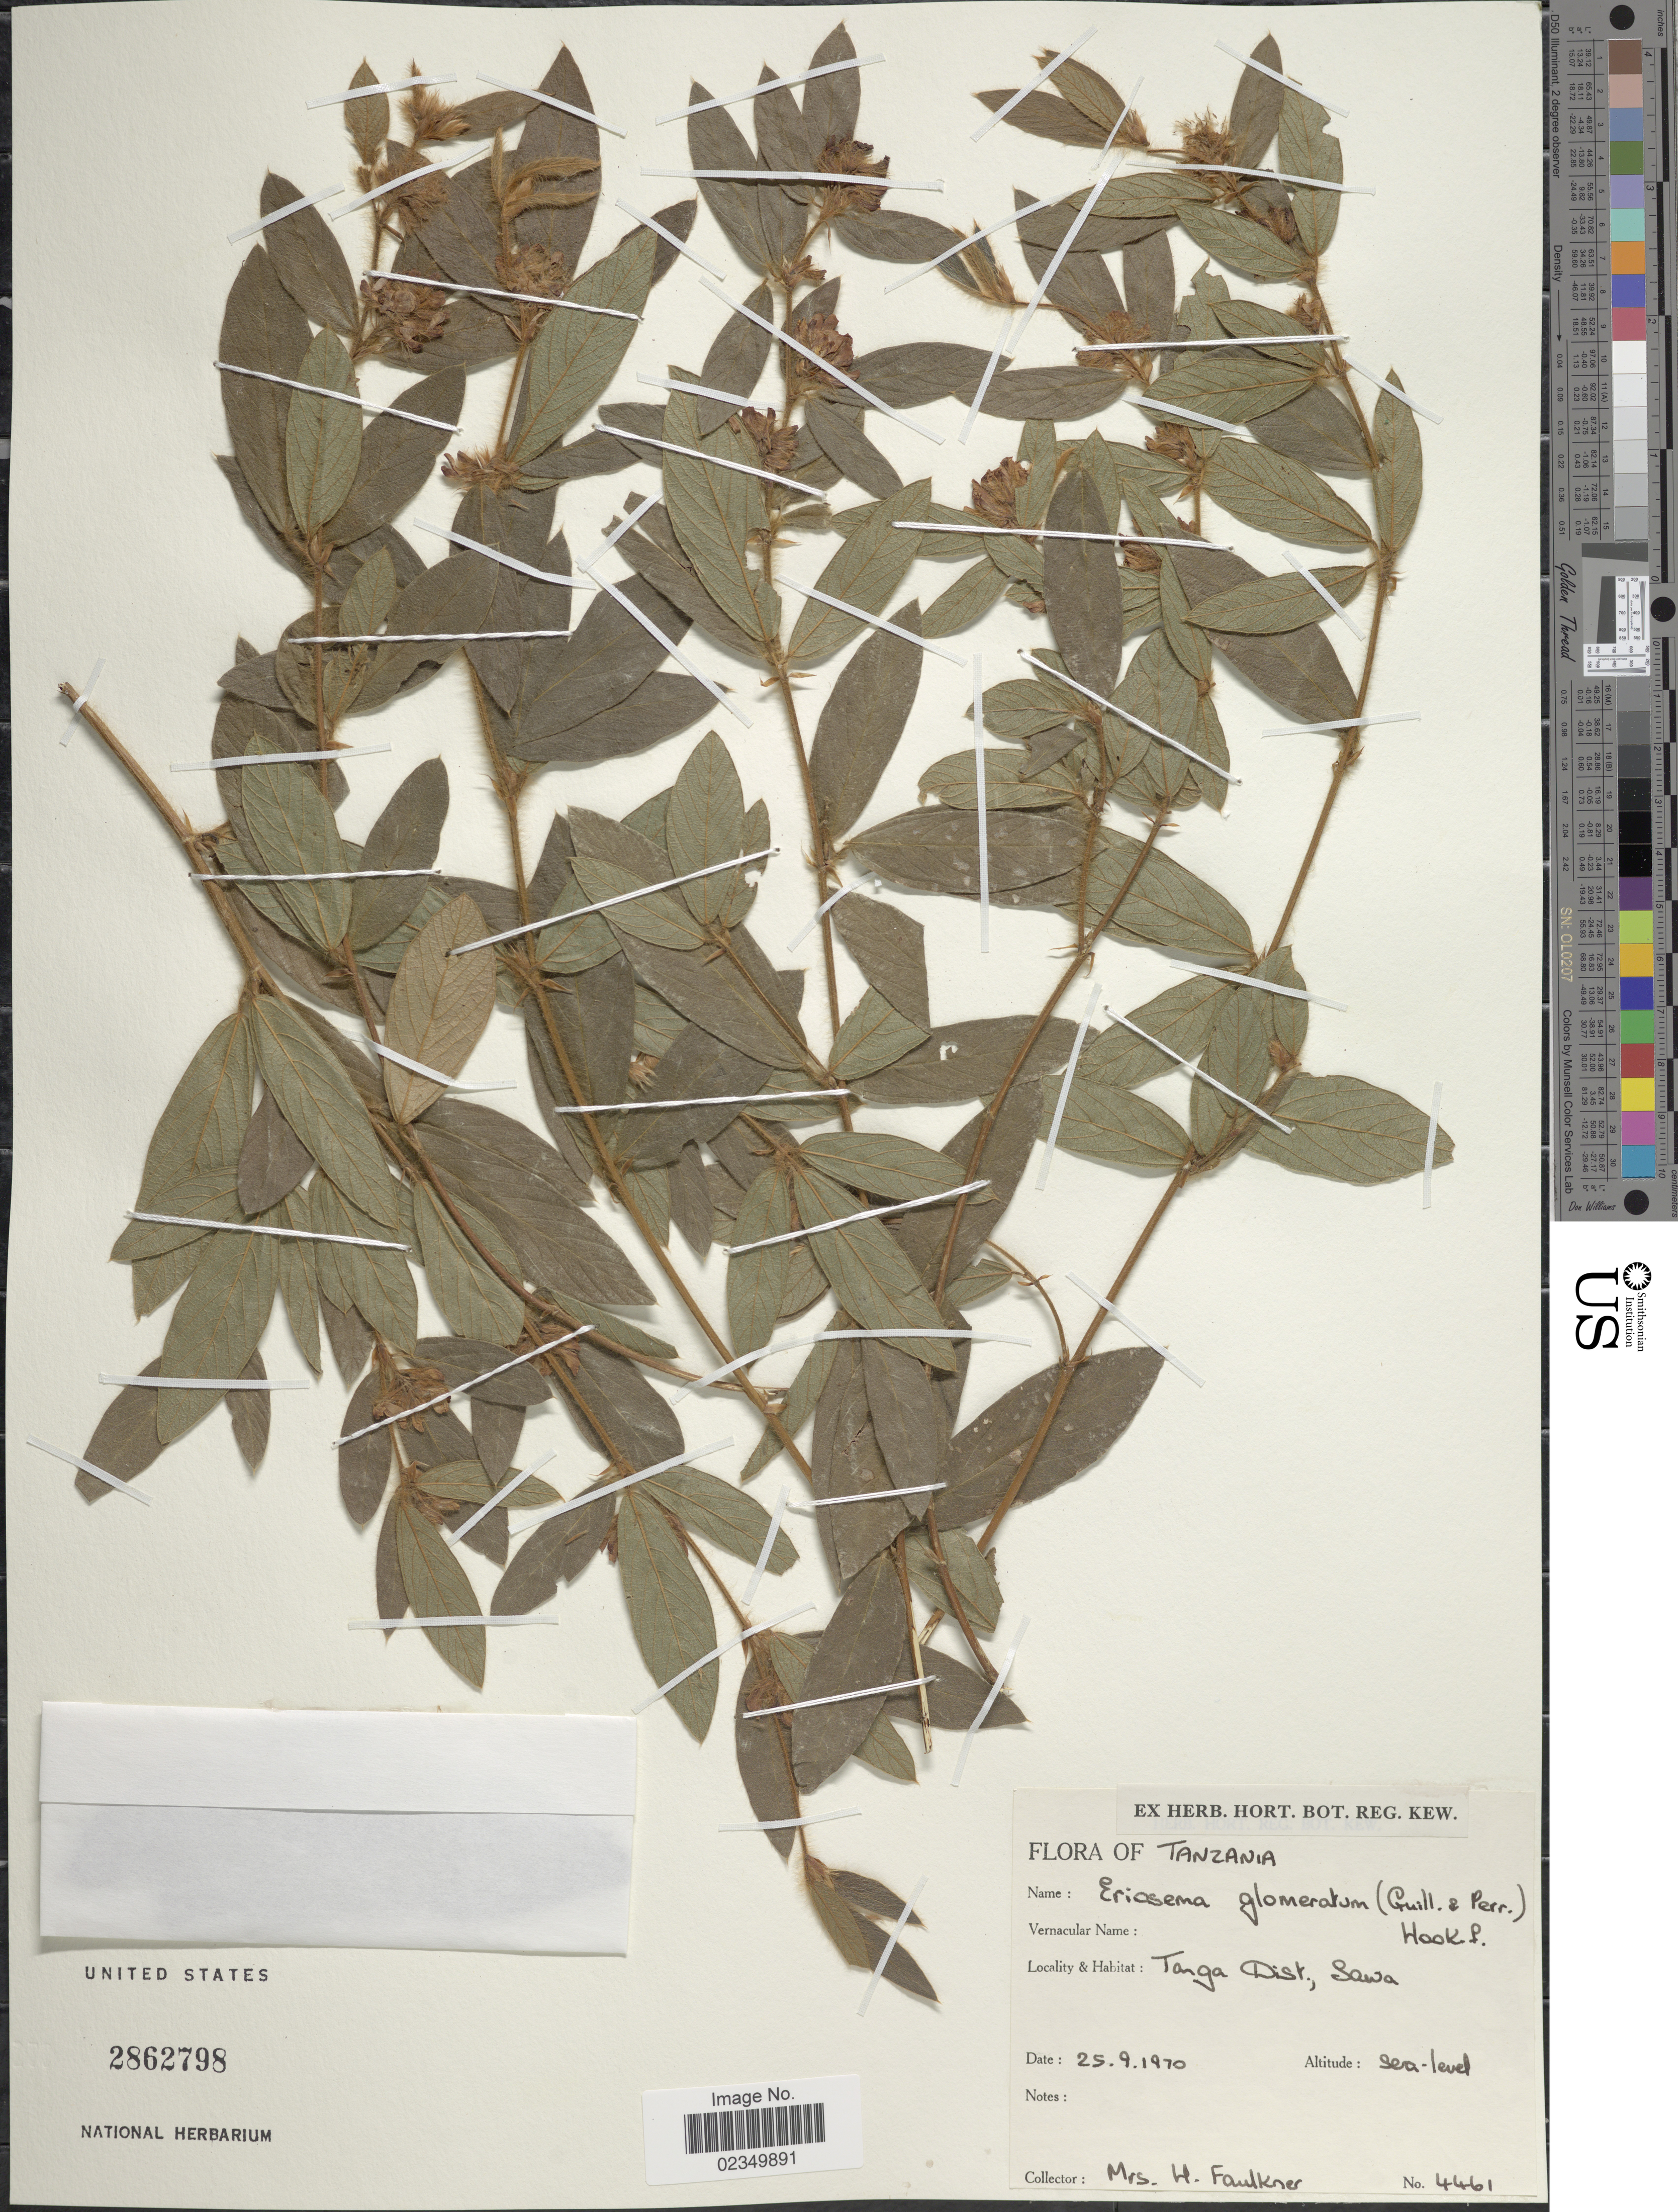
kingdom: Plantae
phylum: Tracheophyta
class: Magnoliopsida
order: Fabales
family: Fabaceae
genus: Eriosema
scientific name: Eriosema glomeratum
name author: (Guill. & Perr.) Hook. f.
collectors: H. Faulkner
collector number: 4461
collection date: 1970-09-25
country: Tanzania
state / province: Tanga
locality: Dist. Sawa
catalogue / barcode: US 2862798